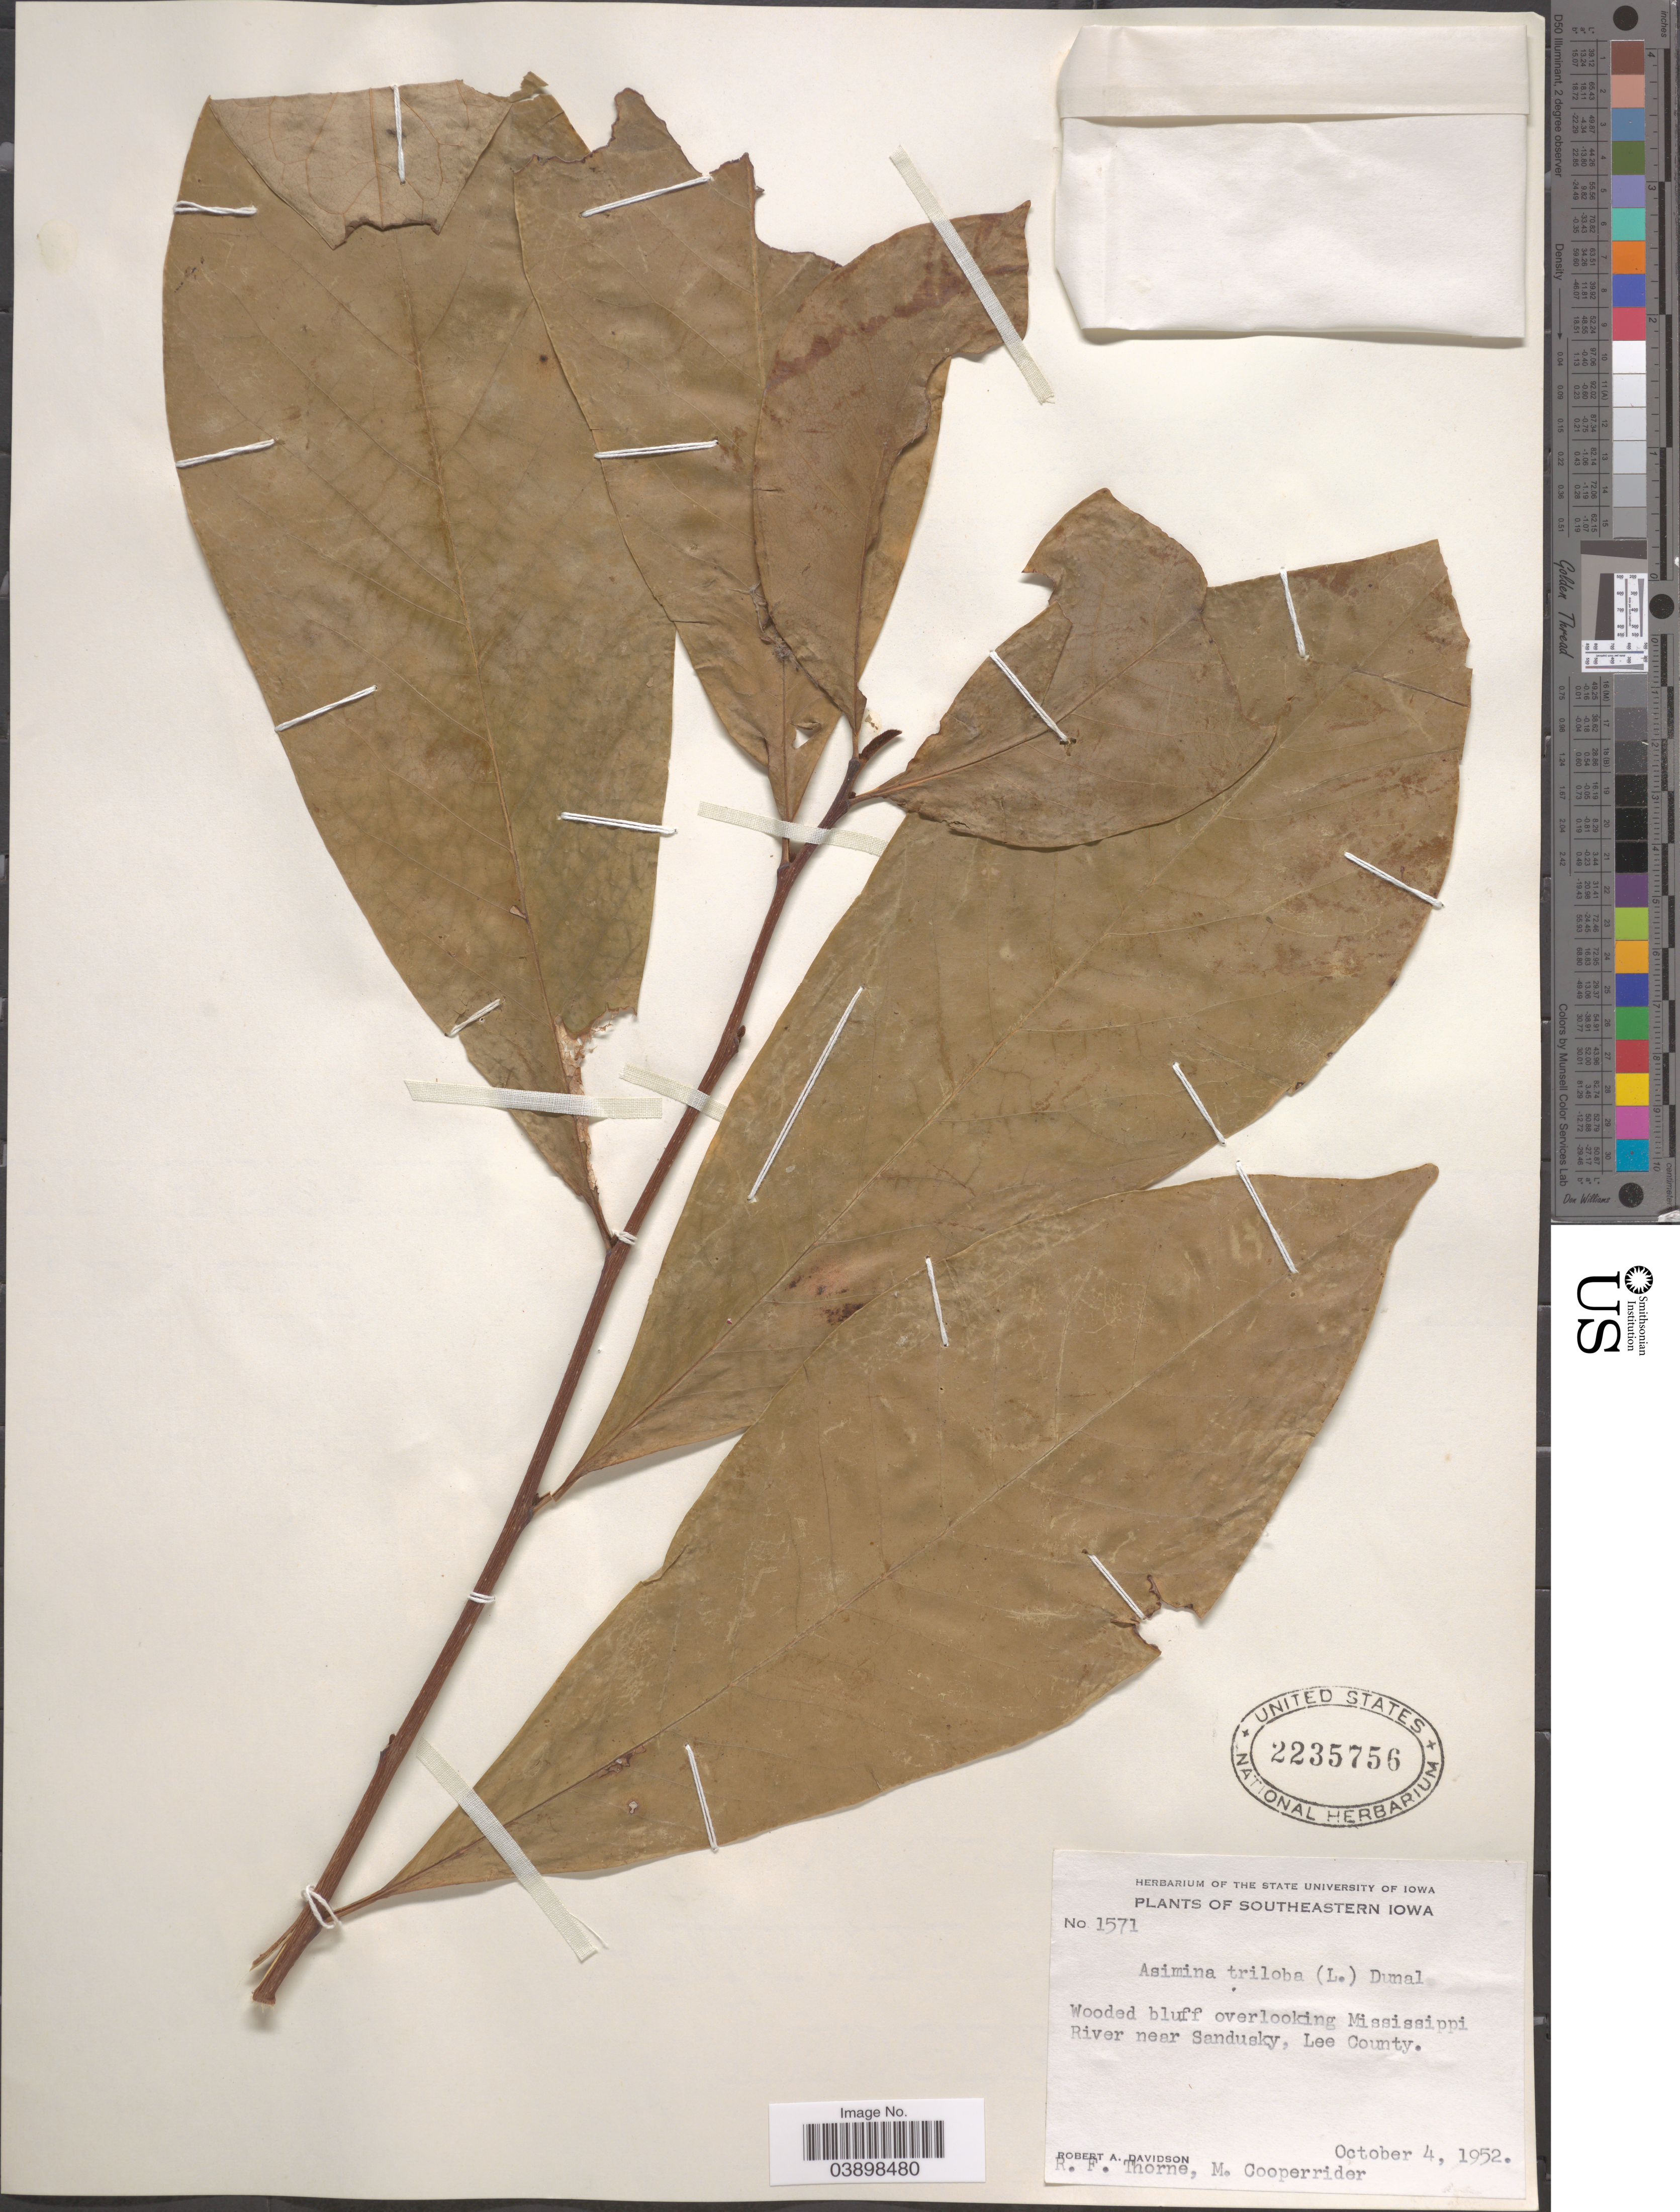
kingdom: Plantae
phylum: Tracheophyta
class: Magnoliopsida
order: Magnoliales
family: Annonaceae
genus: Asimina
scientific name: Asimina triloba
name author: (L.) Dunal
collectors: R. A. Davidson, R. Thorne & M. Cooperrider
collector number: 1571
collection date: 1952-10-04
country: United States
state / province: Iowa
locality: Southeastern Iowa. Wooded bluff overlooking Mississippi River near Sandusky, Lee County.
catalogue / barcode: US 2235756